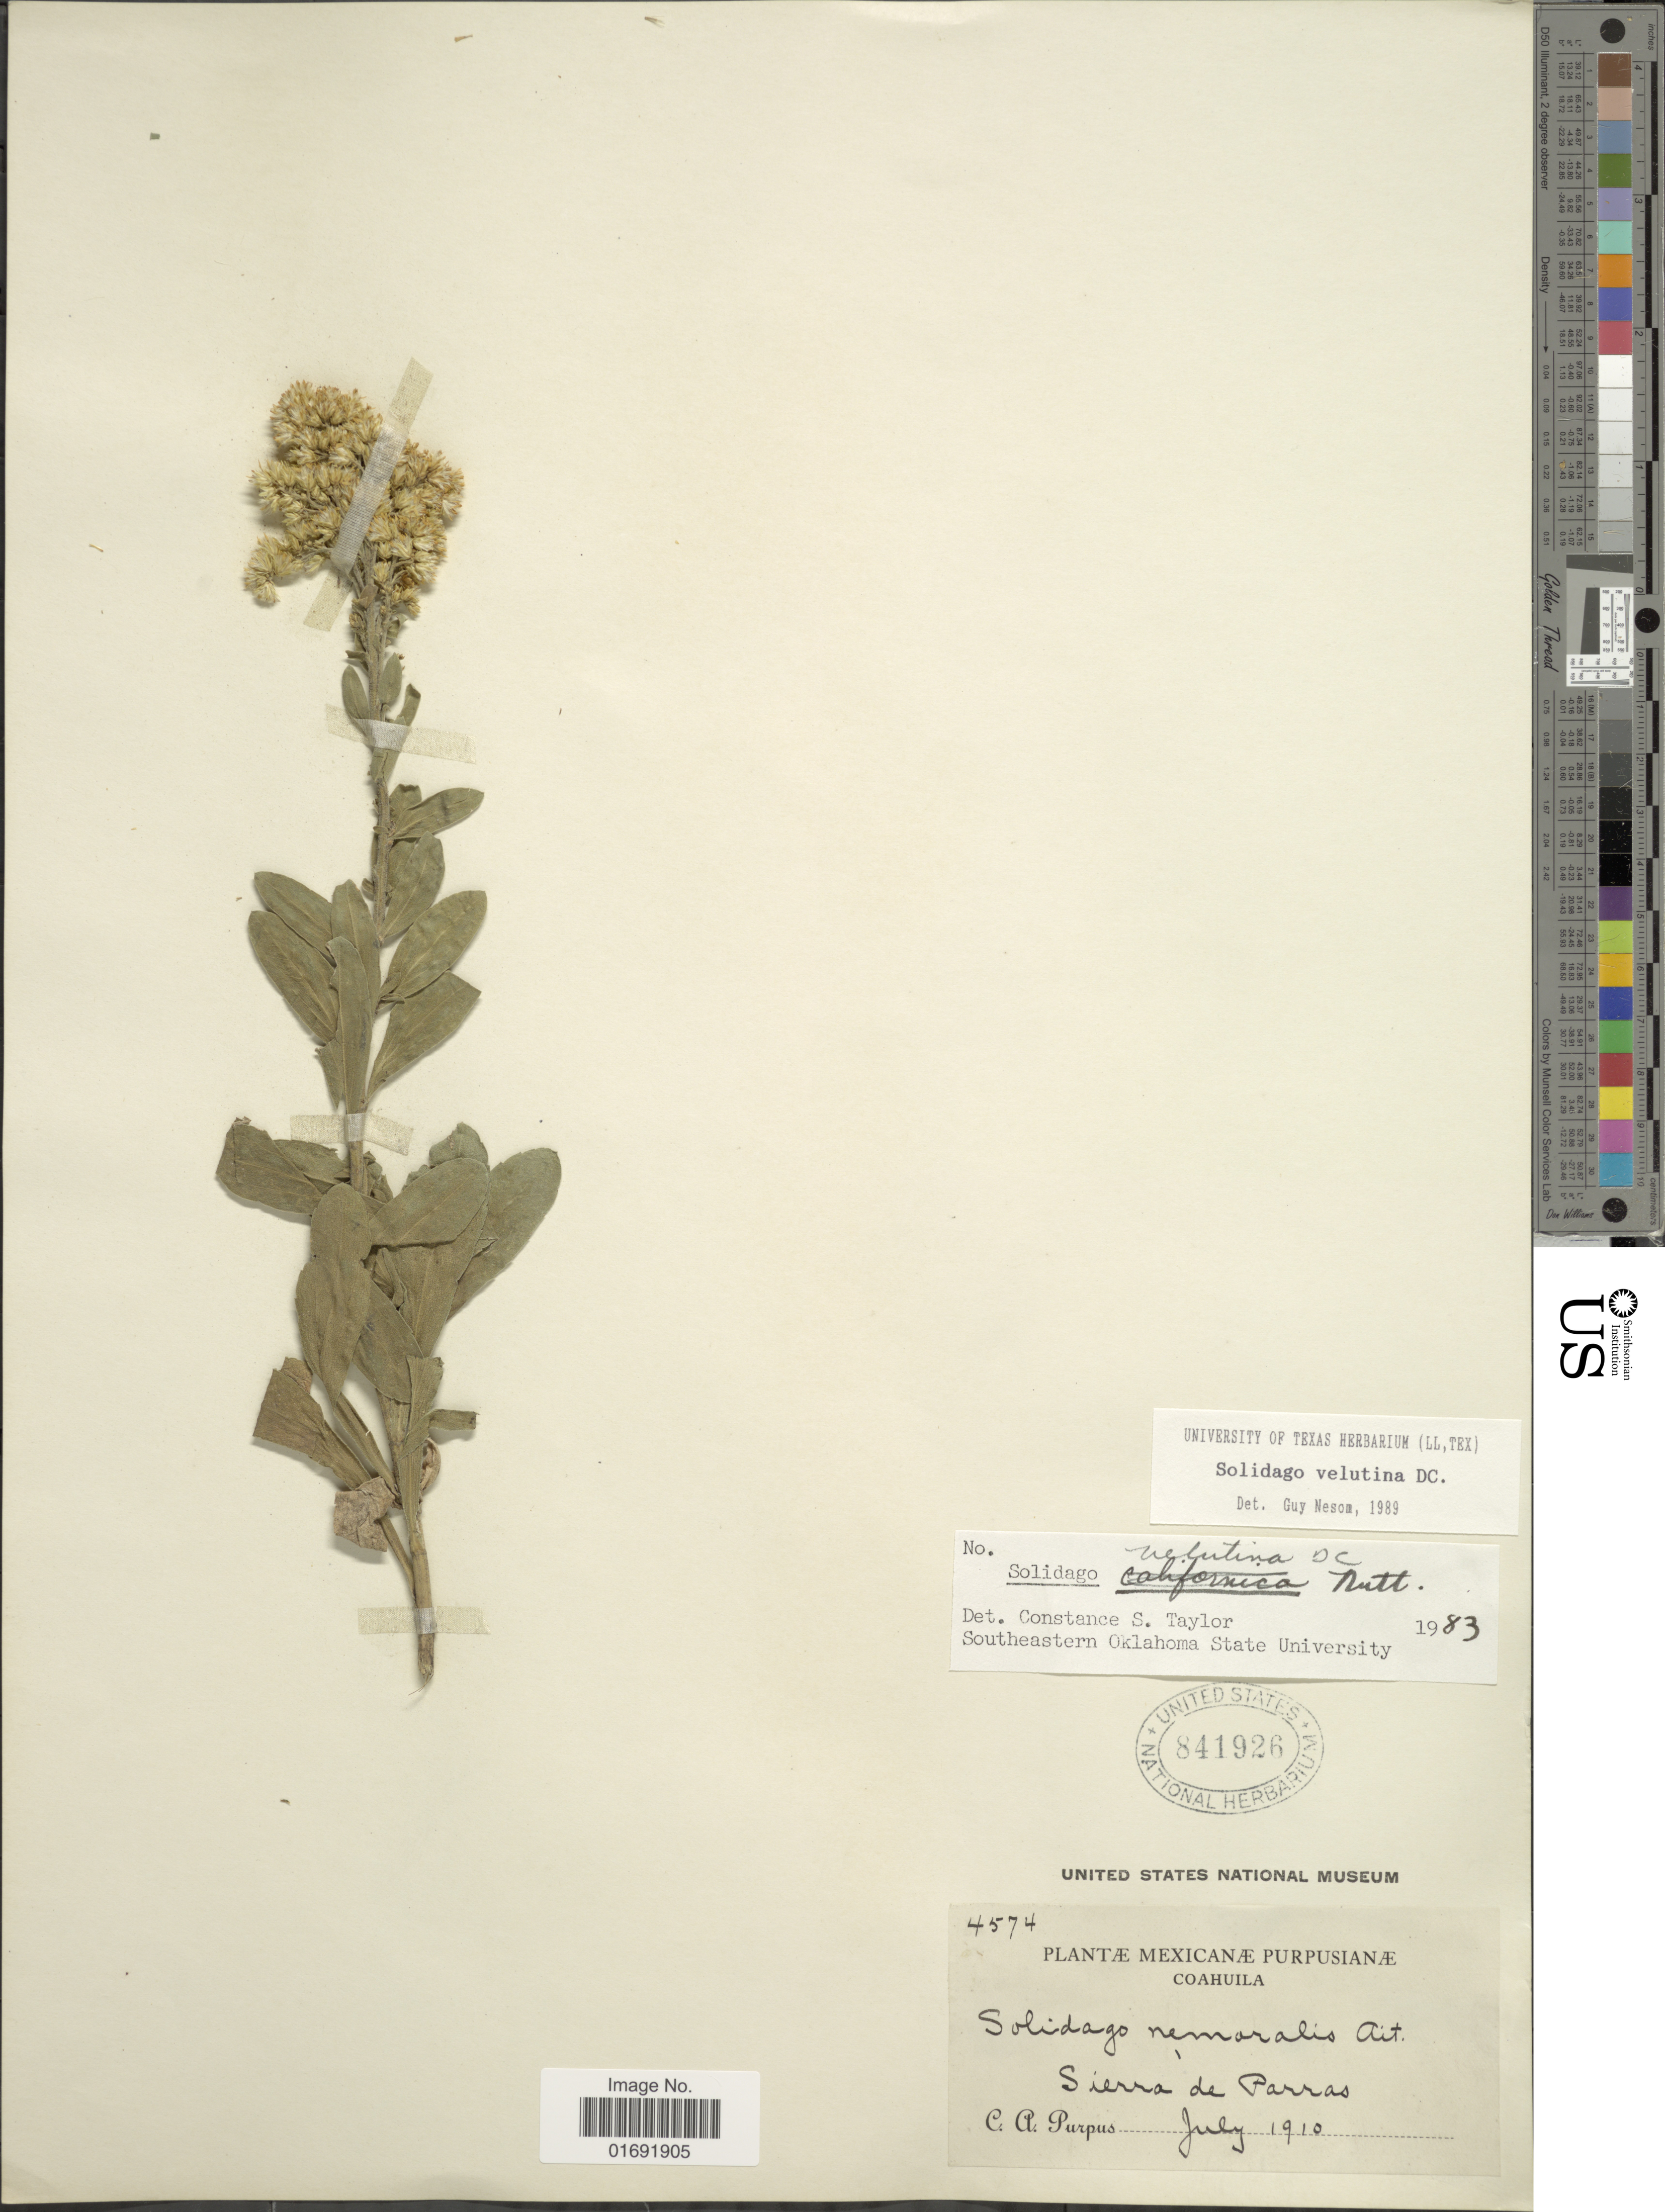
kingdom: Plantae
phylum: Tracheophyta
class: Magnoliopsida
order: Asterales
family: Asteraceae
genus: Solidago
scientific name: Solidago velutina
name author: DC.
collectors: C. A. Purpus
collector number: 4574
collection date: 1910-07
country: Mexico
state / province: Coahuila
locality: Sierra de Parras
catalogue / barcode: US 841926